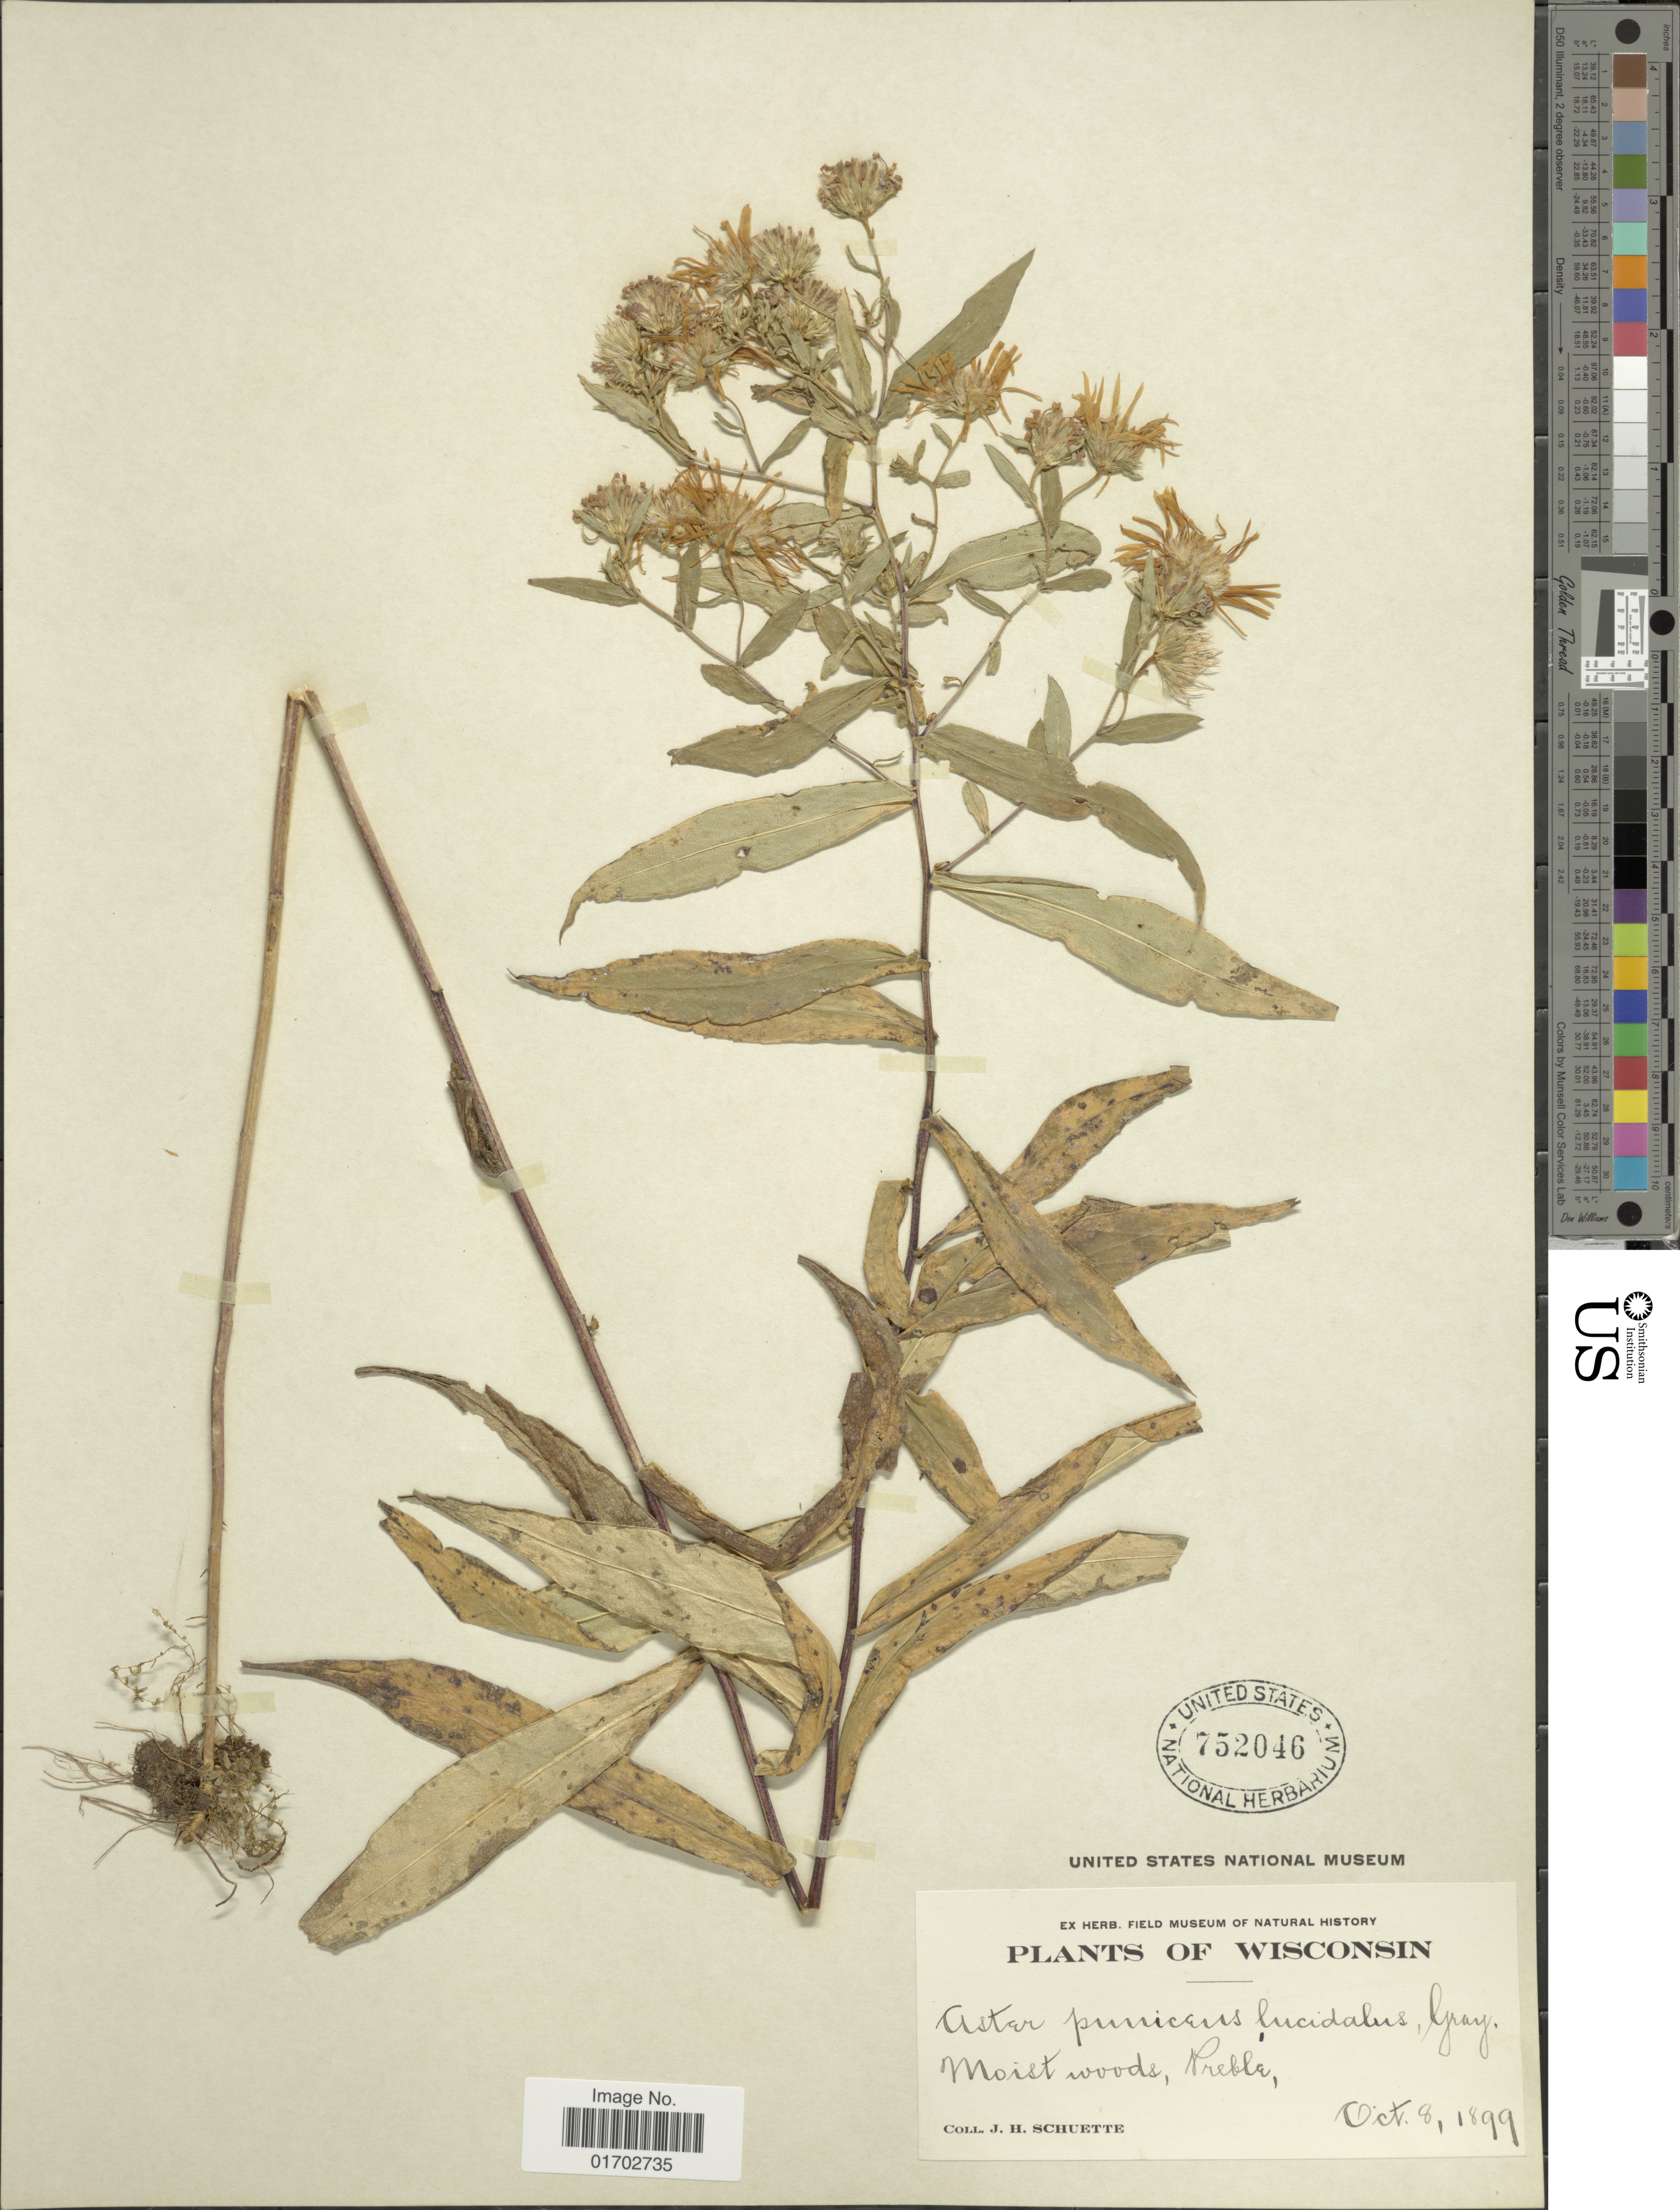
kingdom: Plantae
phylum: Tracheophyta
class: Magnoliopsida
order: Asterales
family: Asteraceae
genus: Symphyotrichum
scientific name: Symphyotrichum firmum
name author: (Nees) G.L. Nesom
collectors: J. H. Schuette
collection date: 1899-10-08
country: United States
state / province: Wisconsin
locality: Moist woods, Puebla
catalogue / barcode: US 752046